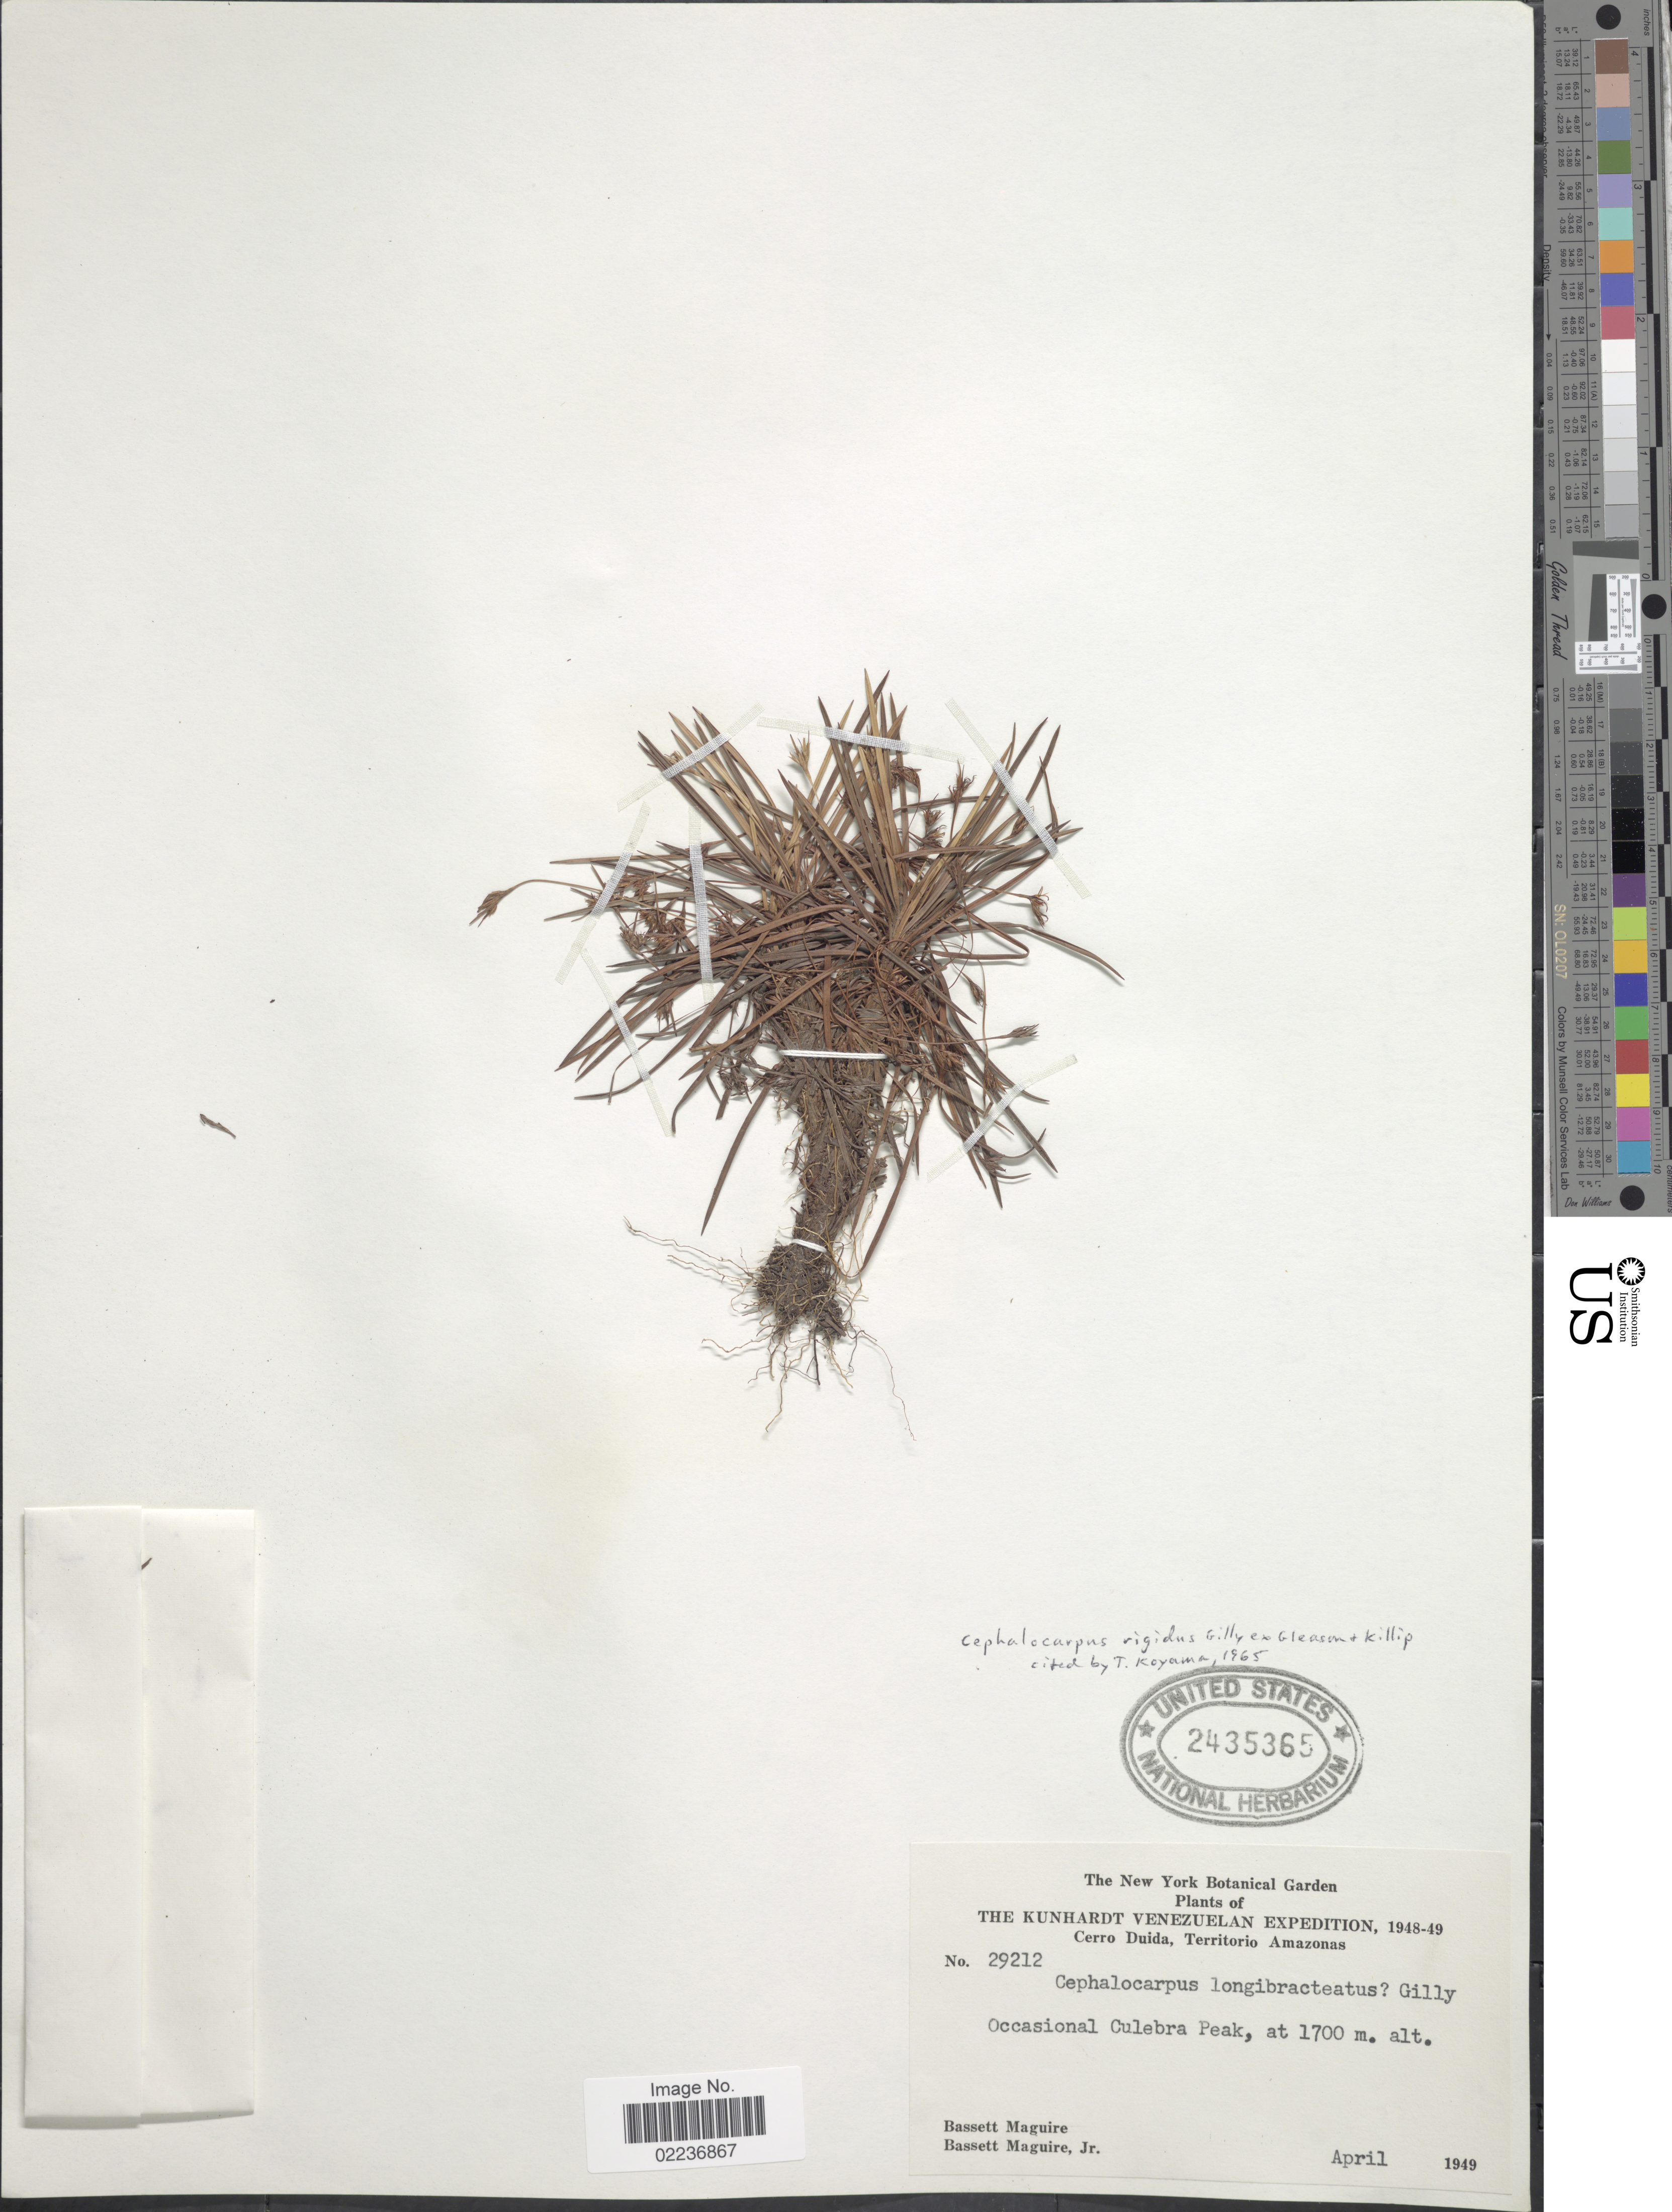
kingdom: Plantae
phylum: Tracheophyta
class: Liliopsida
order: Poales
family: Cyperaceae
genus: Cephalocarpus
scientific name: Cephalocarpus rigidus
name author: Gilly ex Gleason & Killip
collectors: B. Maguire & B. Maguire Jr.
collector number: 29212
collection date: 1949-04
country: Venezuela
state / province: Amazonas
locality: The Kunhardt, occasional Culebra Peak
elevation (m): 1700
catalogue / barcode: US 2435365